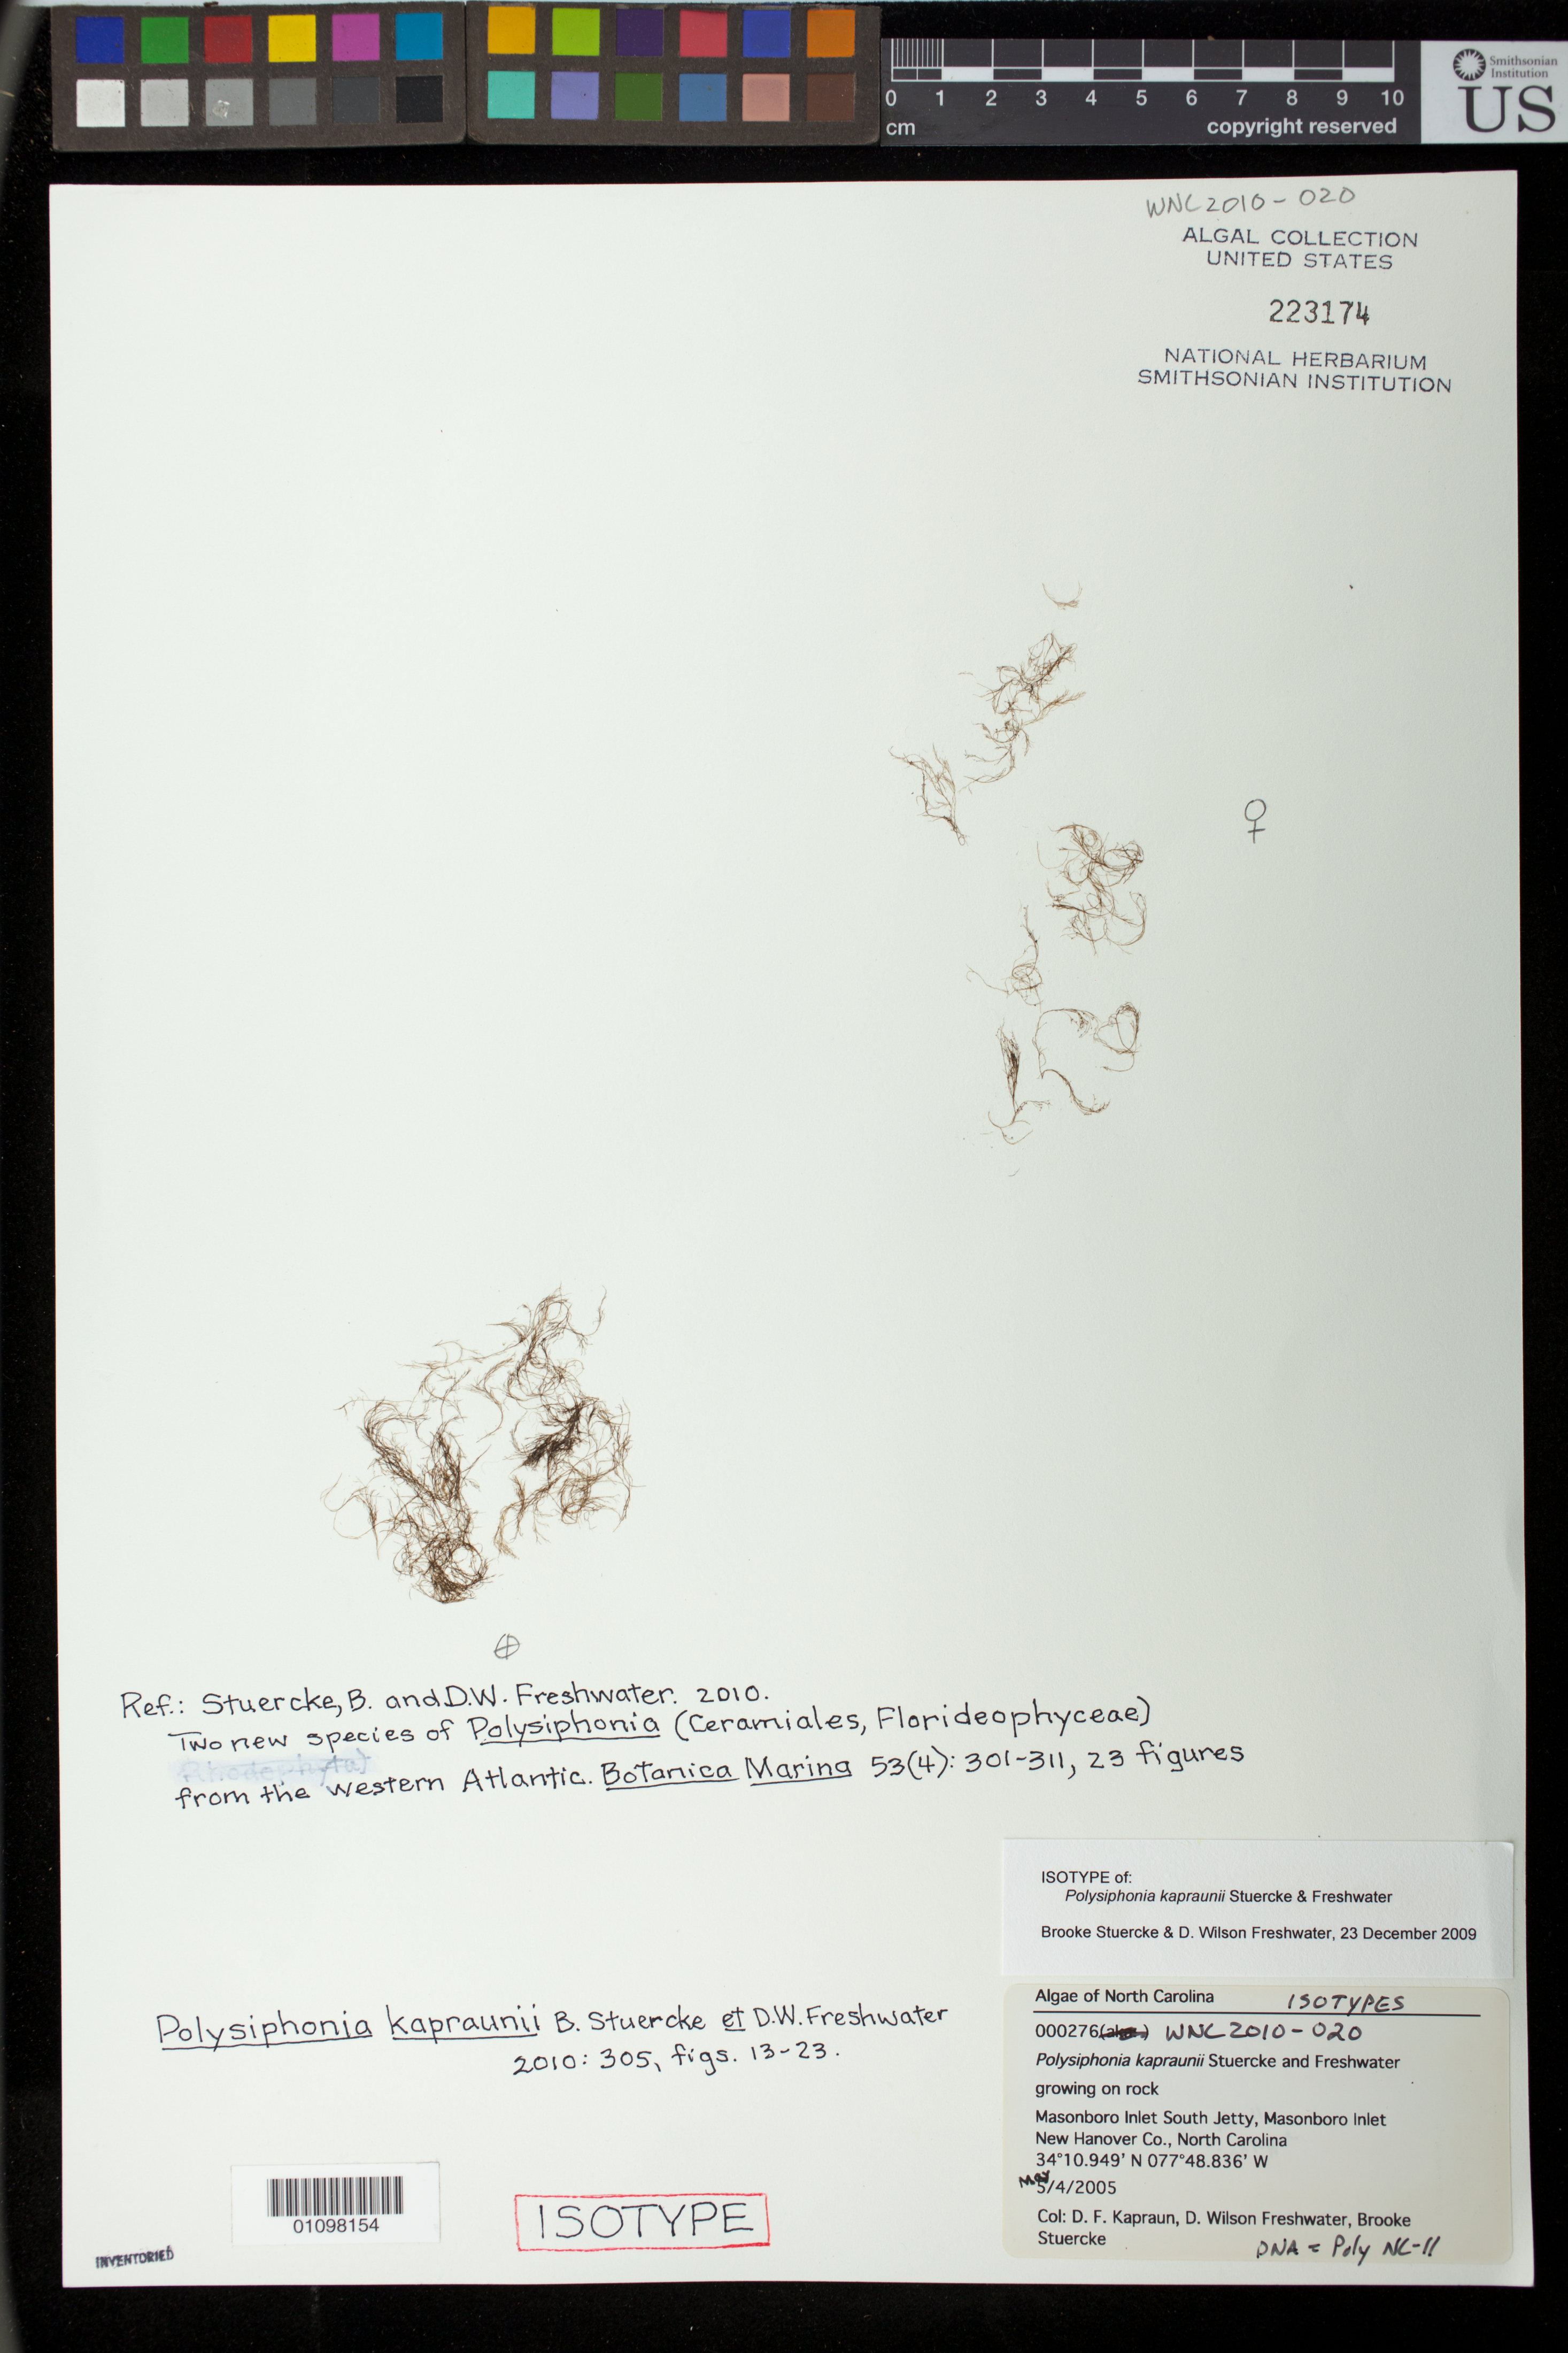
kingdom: Plantae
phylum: Rhodophyta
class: Florideophyceae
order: Ceramiales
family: Rhodomelaceae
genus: Polysiphonia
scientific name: Polysiphonia kapraunii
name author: Stuercke & Freshwater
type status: Isotype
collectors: D. F. Kapraun, D. Freshwater & B. Stuercke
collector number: WNC 2010-020 & 000276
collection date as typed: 04 May 2005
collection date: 2005-05-04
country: United States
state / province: North Carolina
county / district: New Hanover County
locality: Masonboro Inlet South Jetty, Masonboro Inlet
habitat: growing on rock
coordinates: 34º10.949' N, 077º48.836' W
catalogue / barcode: US 223174